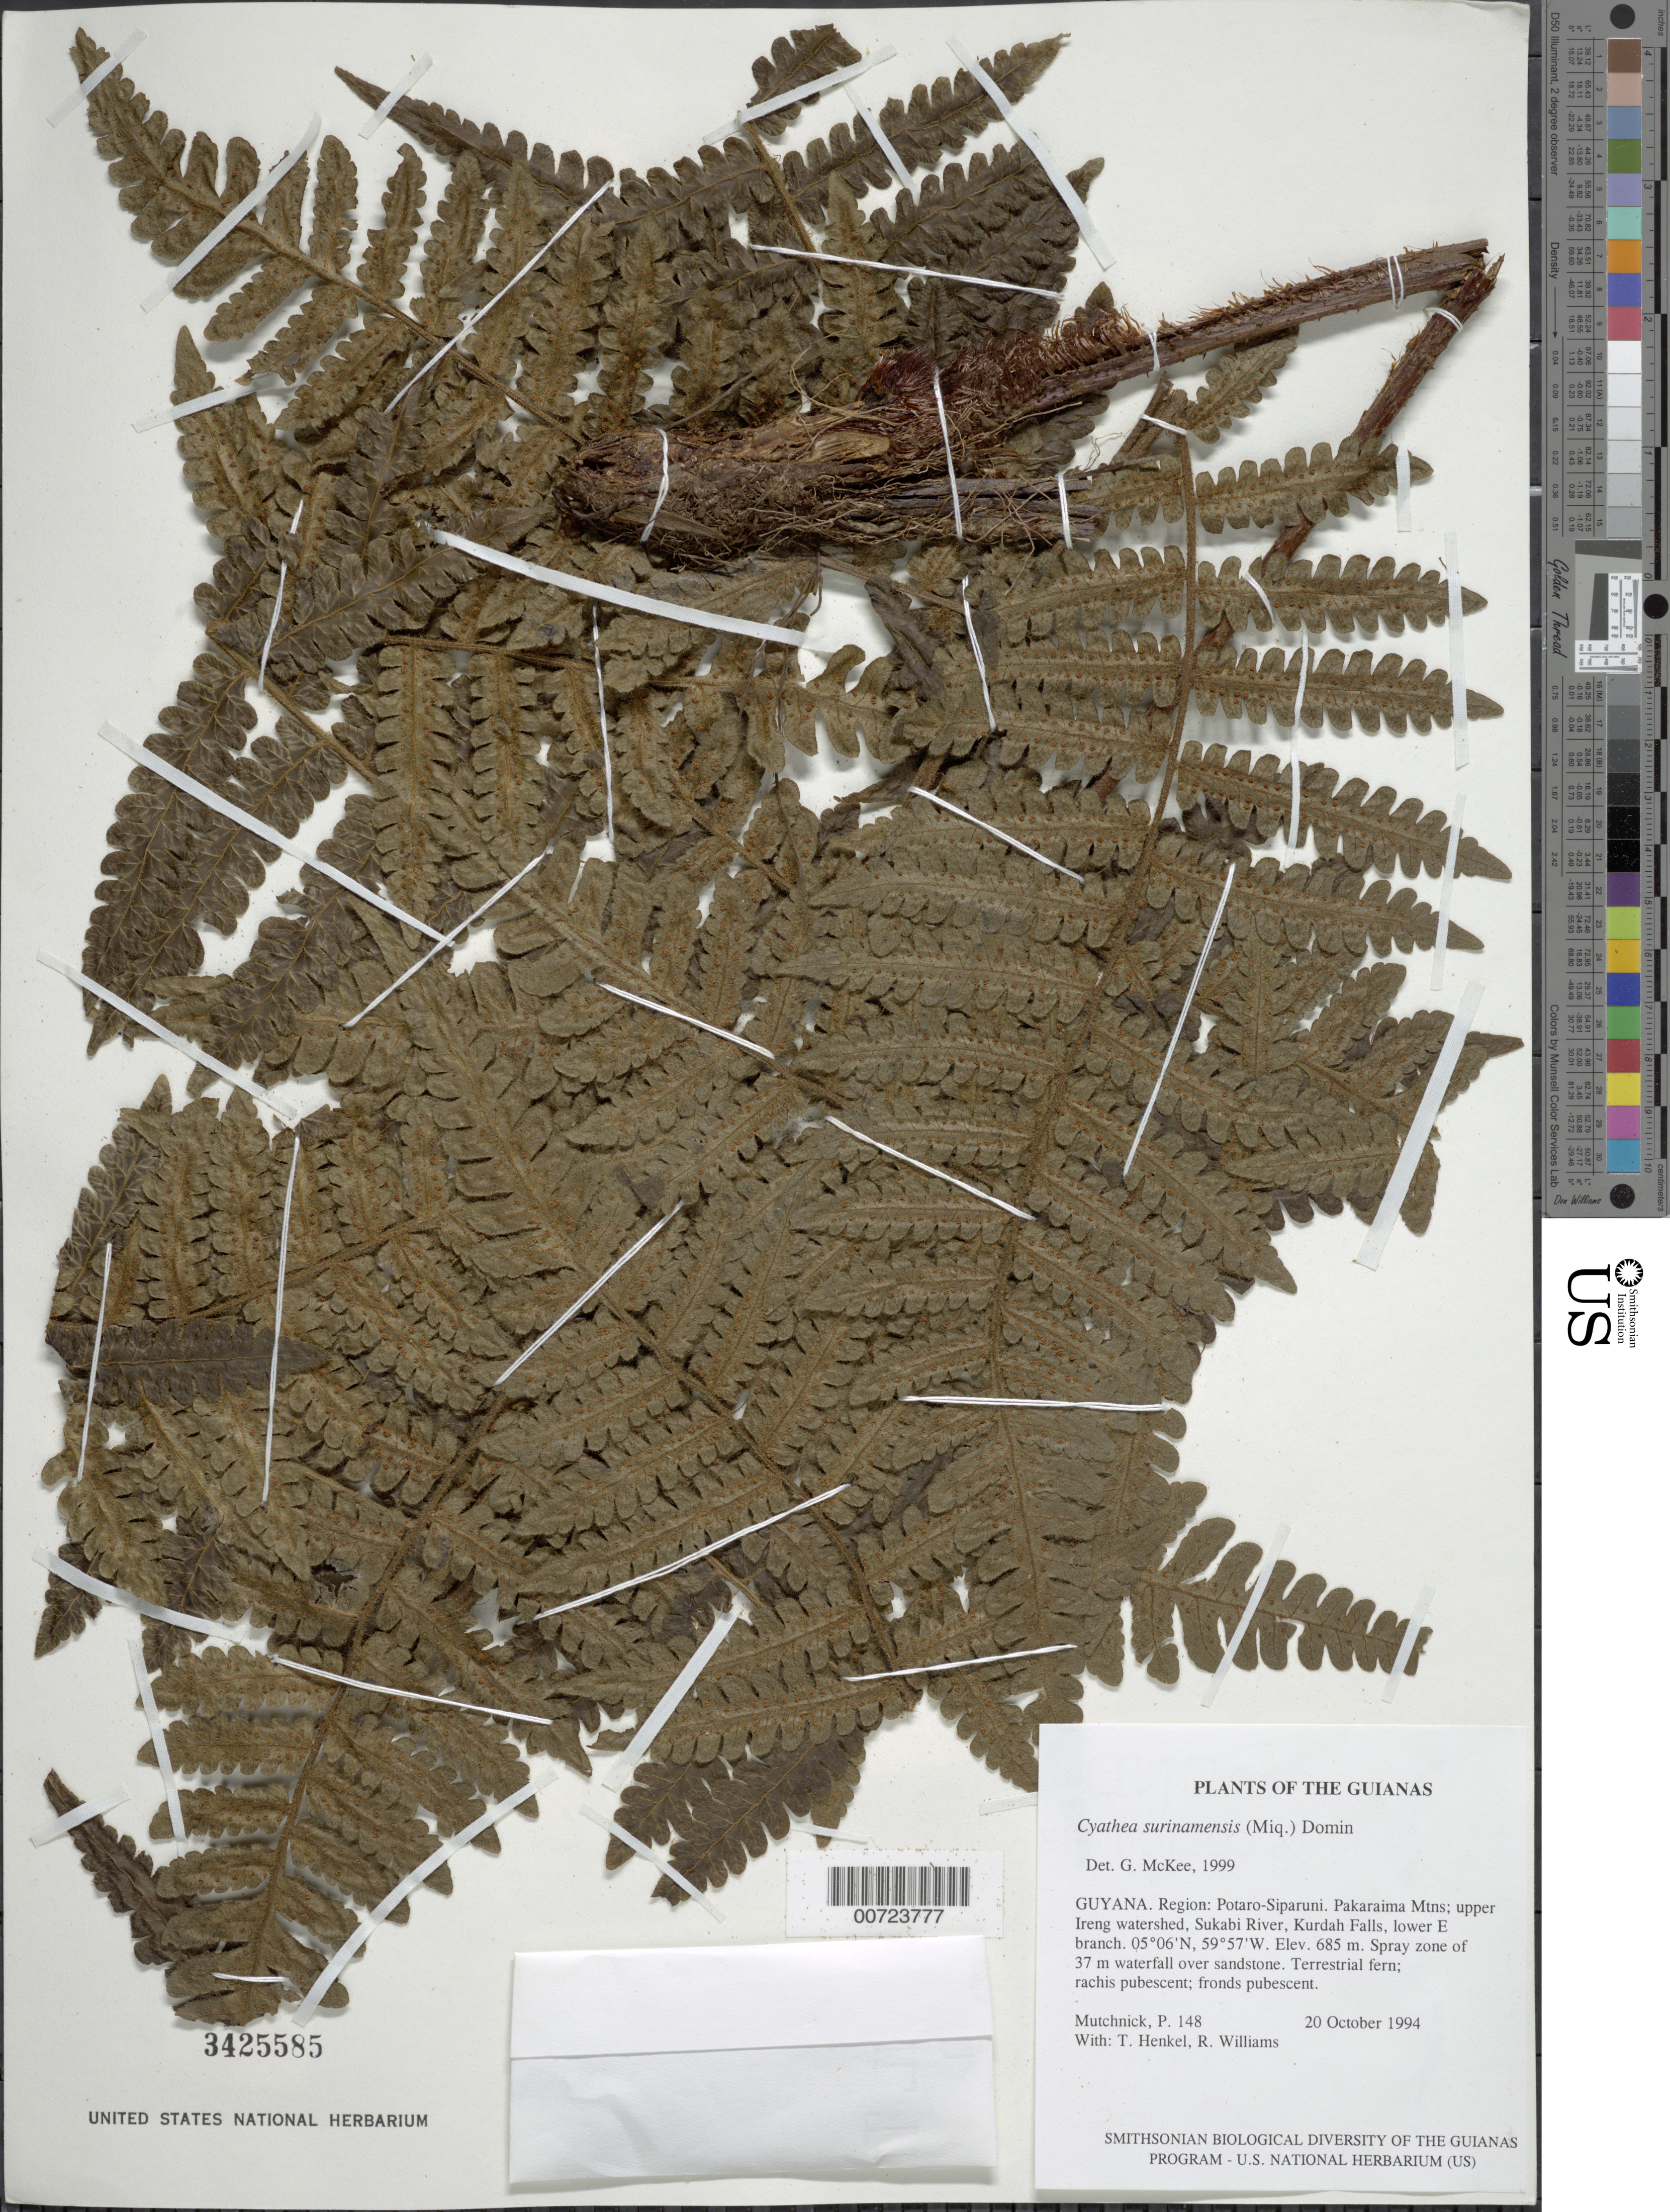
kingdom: Plantae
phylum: Tracheophyta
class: Polypodiopsida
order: Cyatheales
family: Cyatheaceae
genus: Cyathea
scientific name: Cyathea surinamensis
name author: (Miq.) Domin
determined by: McKee, G. S., (US), NMNH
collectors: P. Mutchnick, T. Henkel & R. Williams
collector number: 148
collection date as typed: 20 October 1994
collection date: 1994-10-20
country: Guyana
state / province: Potaro-Siparuni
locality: Pakaraima Mtns; upper Ireng watershed, Sukabi River, Kurdah Falls, lower E branch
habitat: Spray zone of 37 m waterfall over sandstone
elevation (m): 685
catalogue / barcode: US 3425585